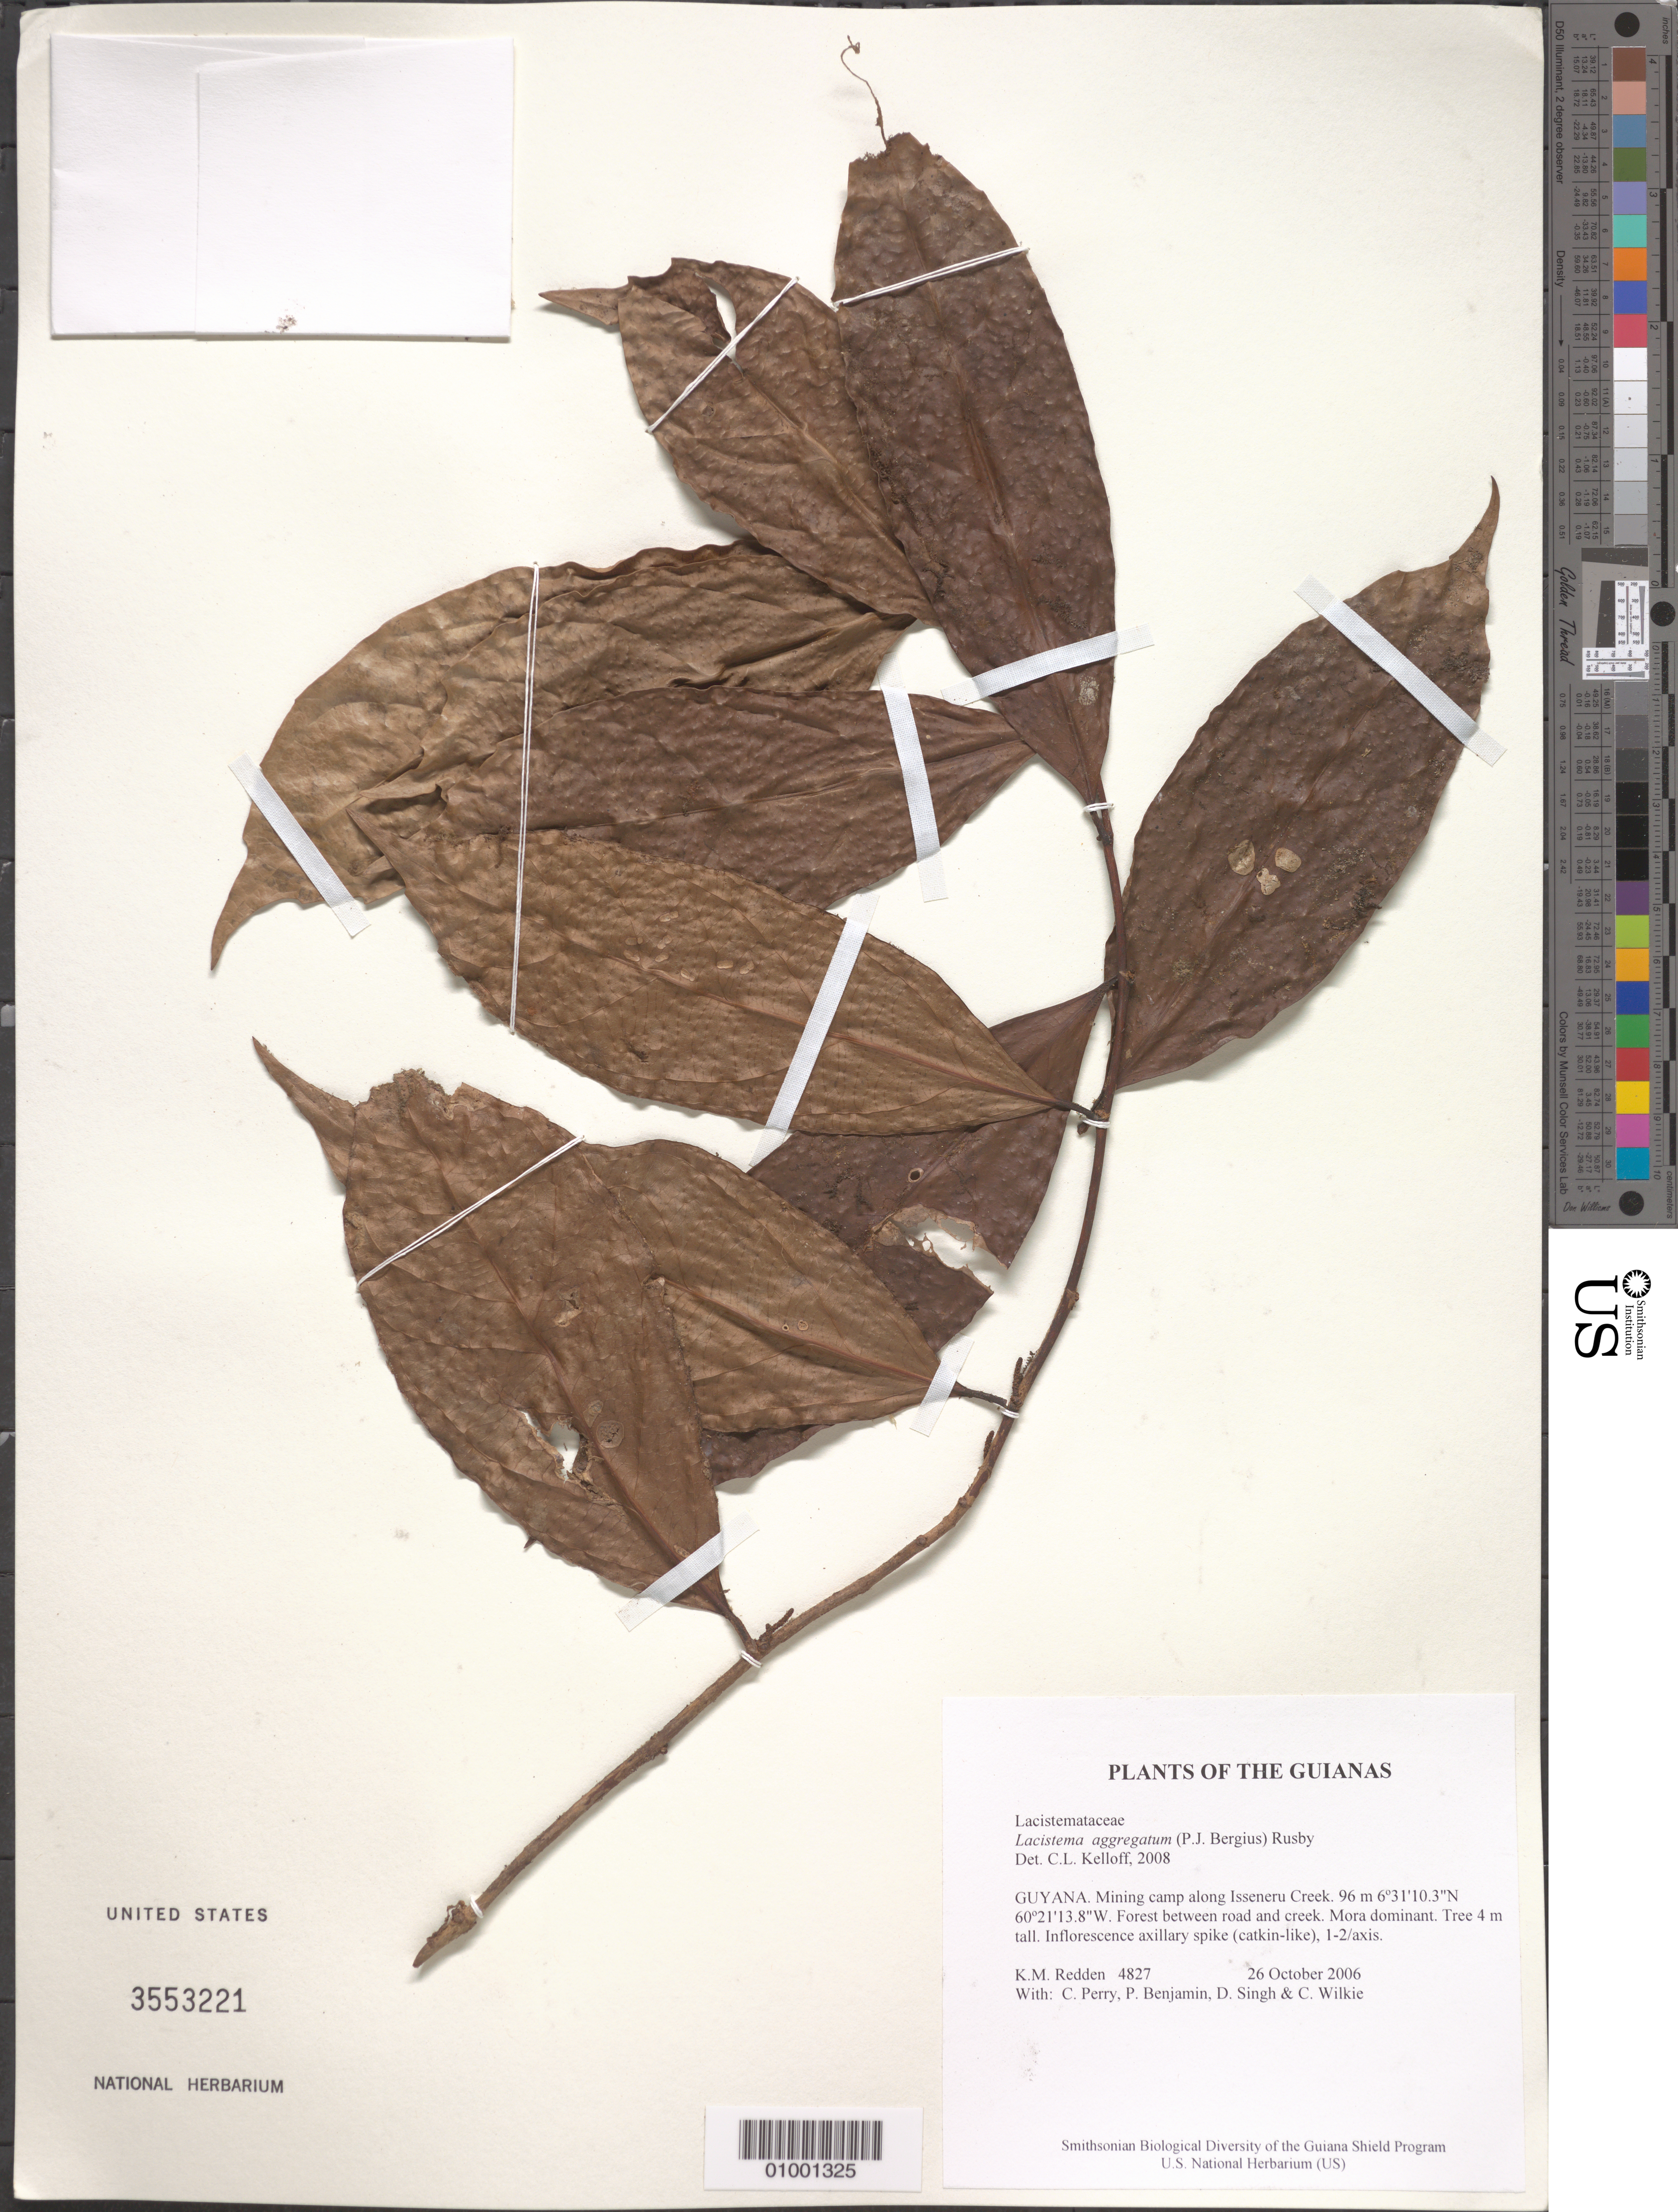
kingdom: Plantae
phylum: Tracheophyta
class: Magnoliopsida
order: Malpighiales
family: Lacistemataceae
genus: Lacistema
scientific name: Lacistema aggregatum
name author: (P.J. Bergius) Rusby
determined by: Kelloff, Carol L., (US), Smithsonian Institution - National Museum of Natural History (UNITED STATES)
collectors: K. M. Redden, C. Perry, P. Benjamin, D. Singh & C. Wilkie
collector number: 4827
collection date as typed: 26 October 2006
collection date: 2006-10-26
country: Guyana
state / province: Cuyuni-Mazaruni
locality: Mining camp along Isseneru Creek.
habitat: Forest between road and creek. Mora dominant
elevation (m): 96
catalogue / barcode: US 3553221